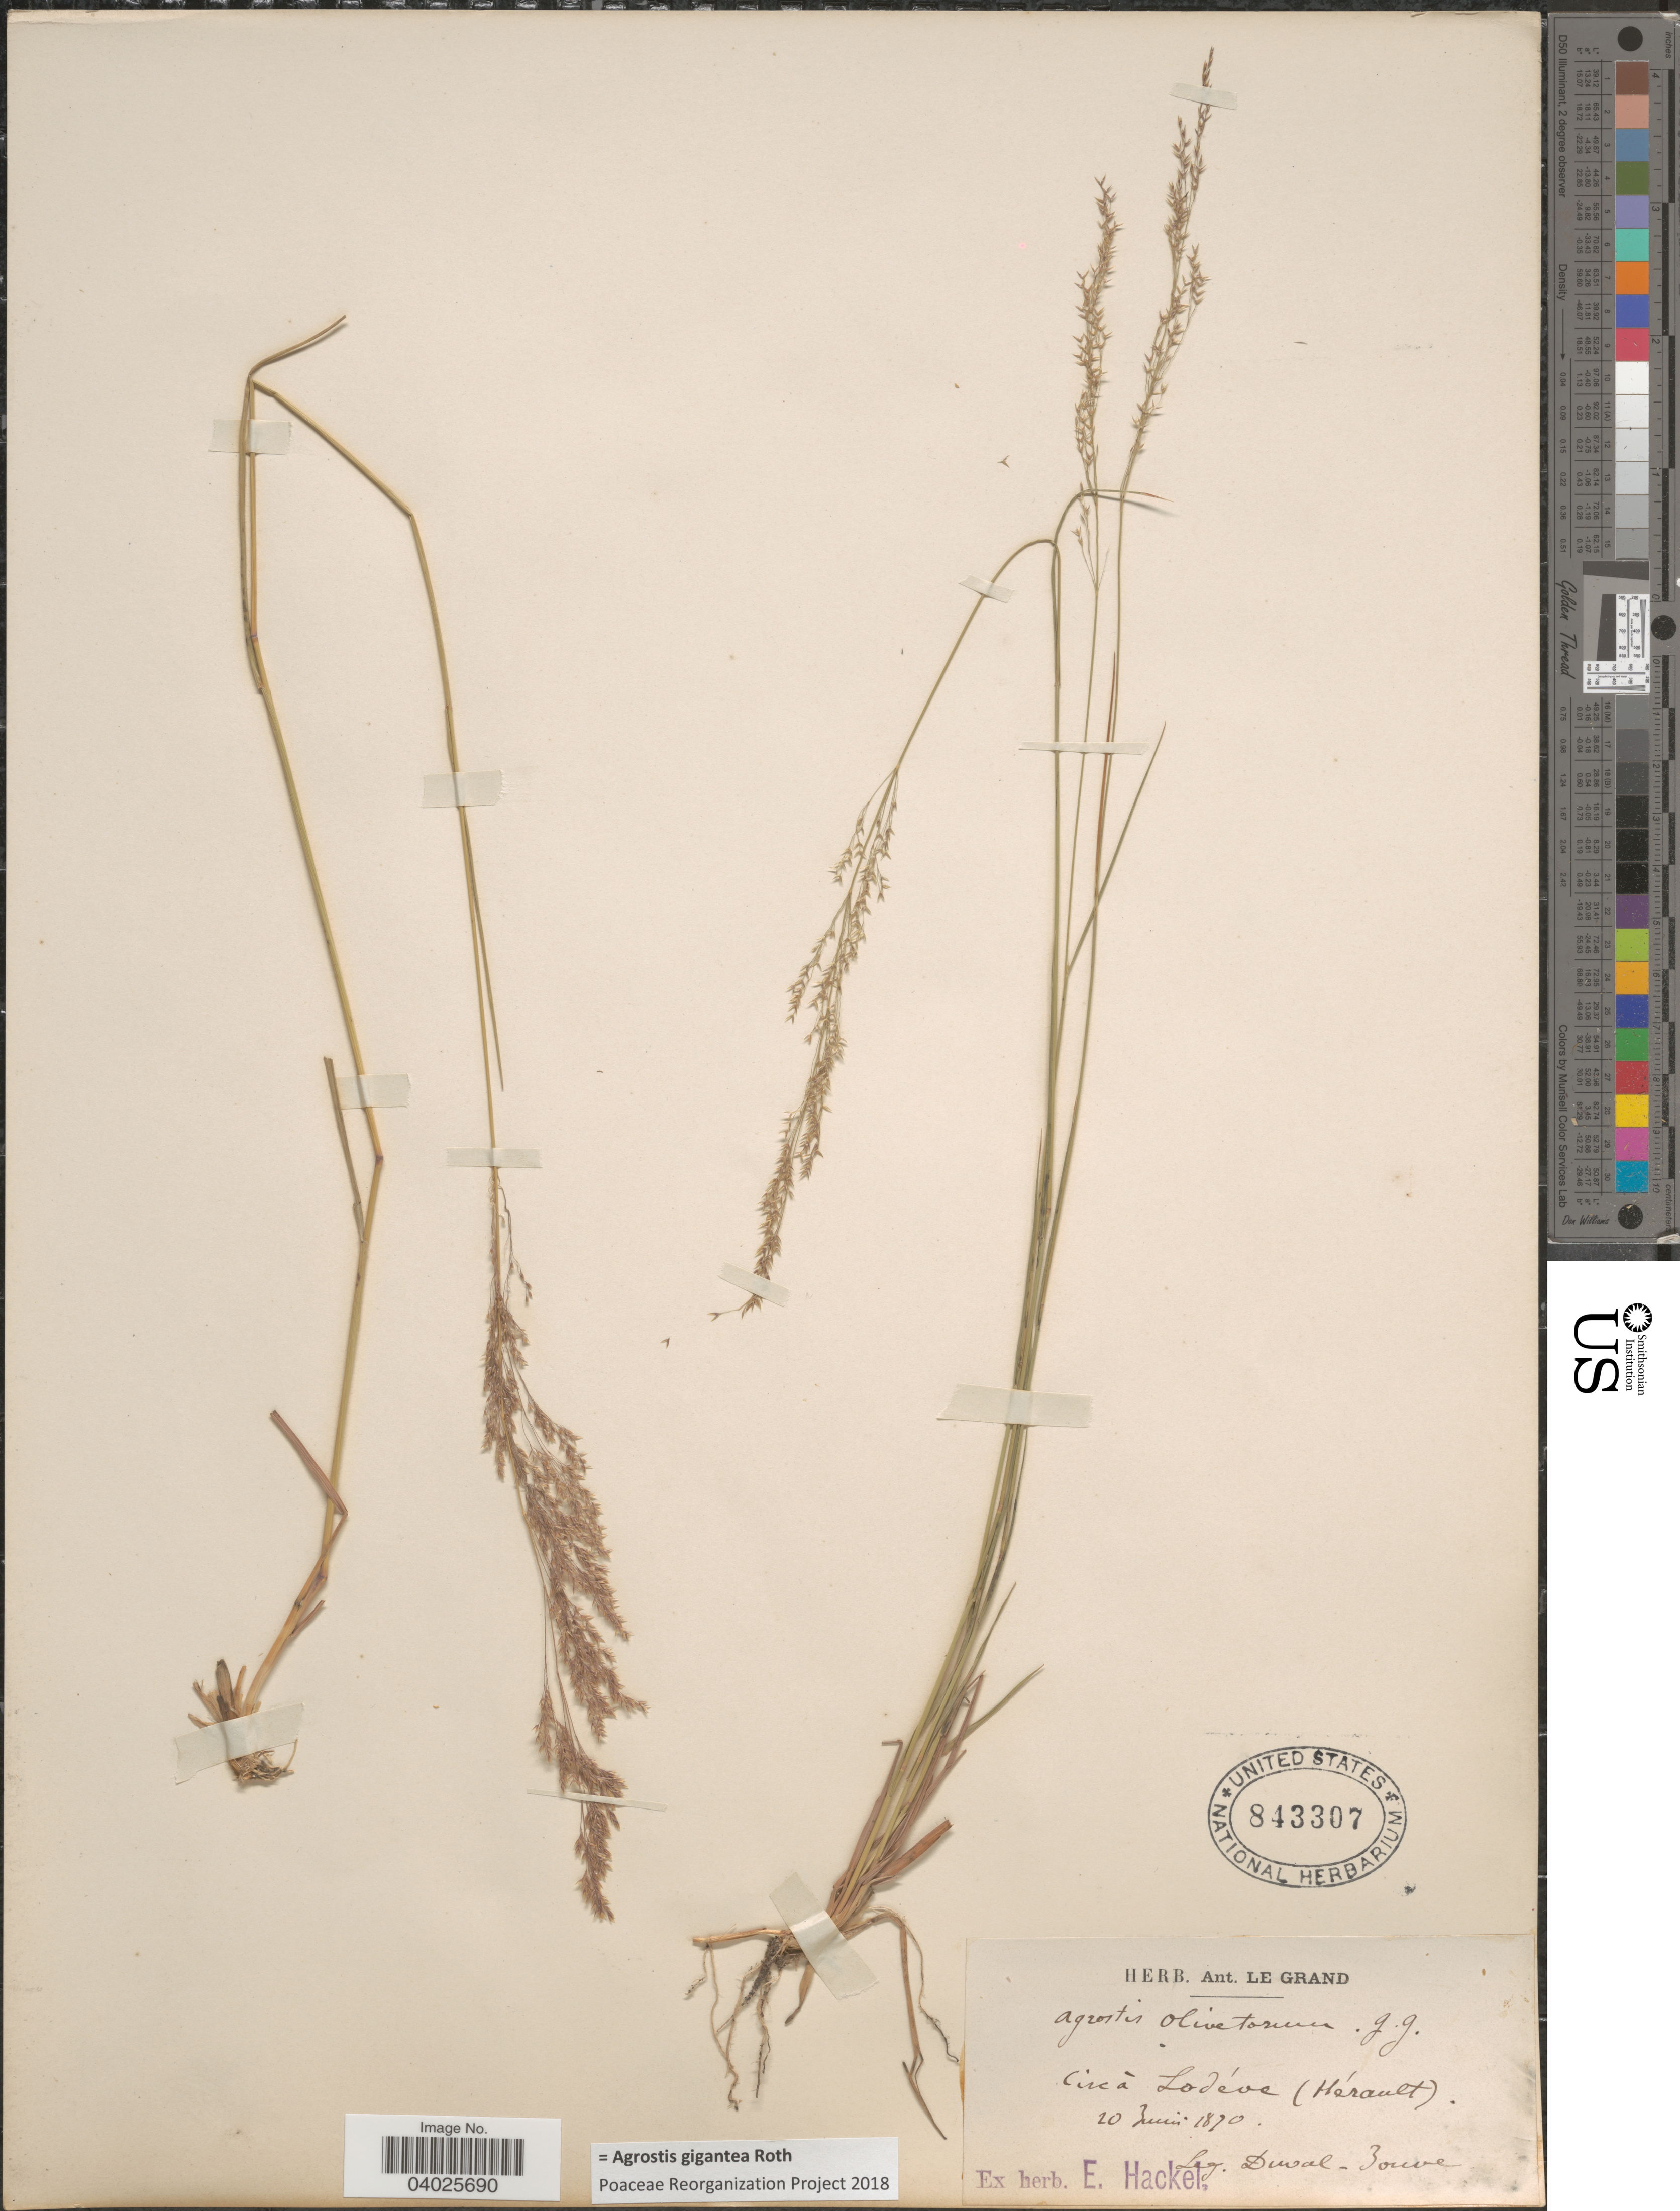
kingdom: Plantae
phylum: Tracheophyta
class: Liliopsida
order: Poales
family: Poaceae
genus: Agrostis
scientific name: Agrostis gigantea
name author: Roth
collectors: Duval-Jouve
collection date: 1870-06-20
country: France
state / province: Occitanie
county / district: Hérault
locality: Circá Lodéve (Hérault).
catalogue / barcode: US 843307